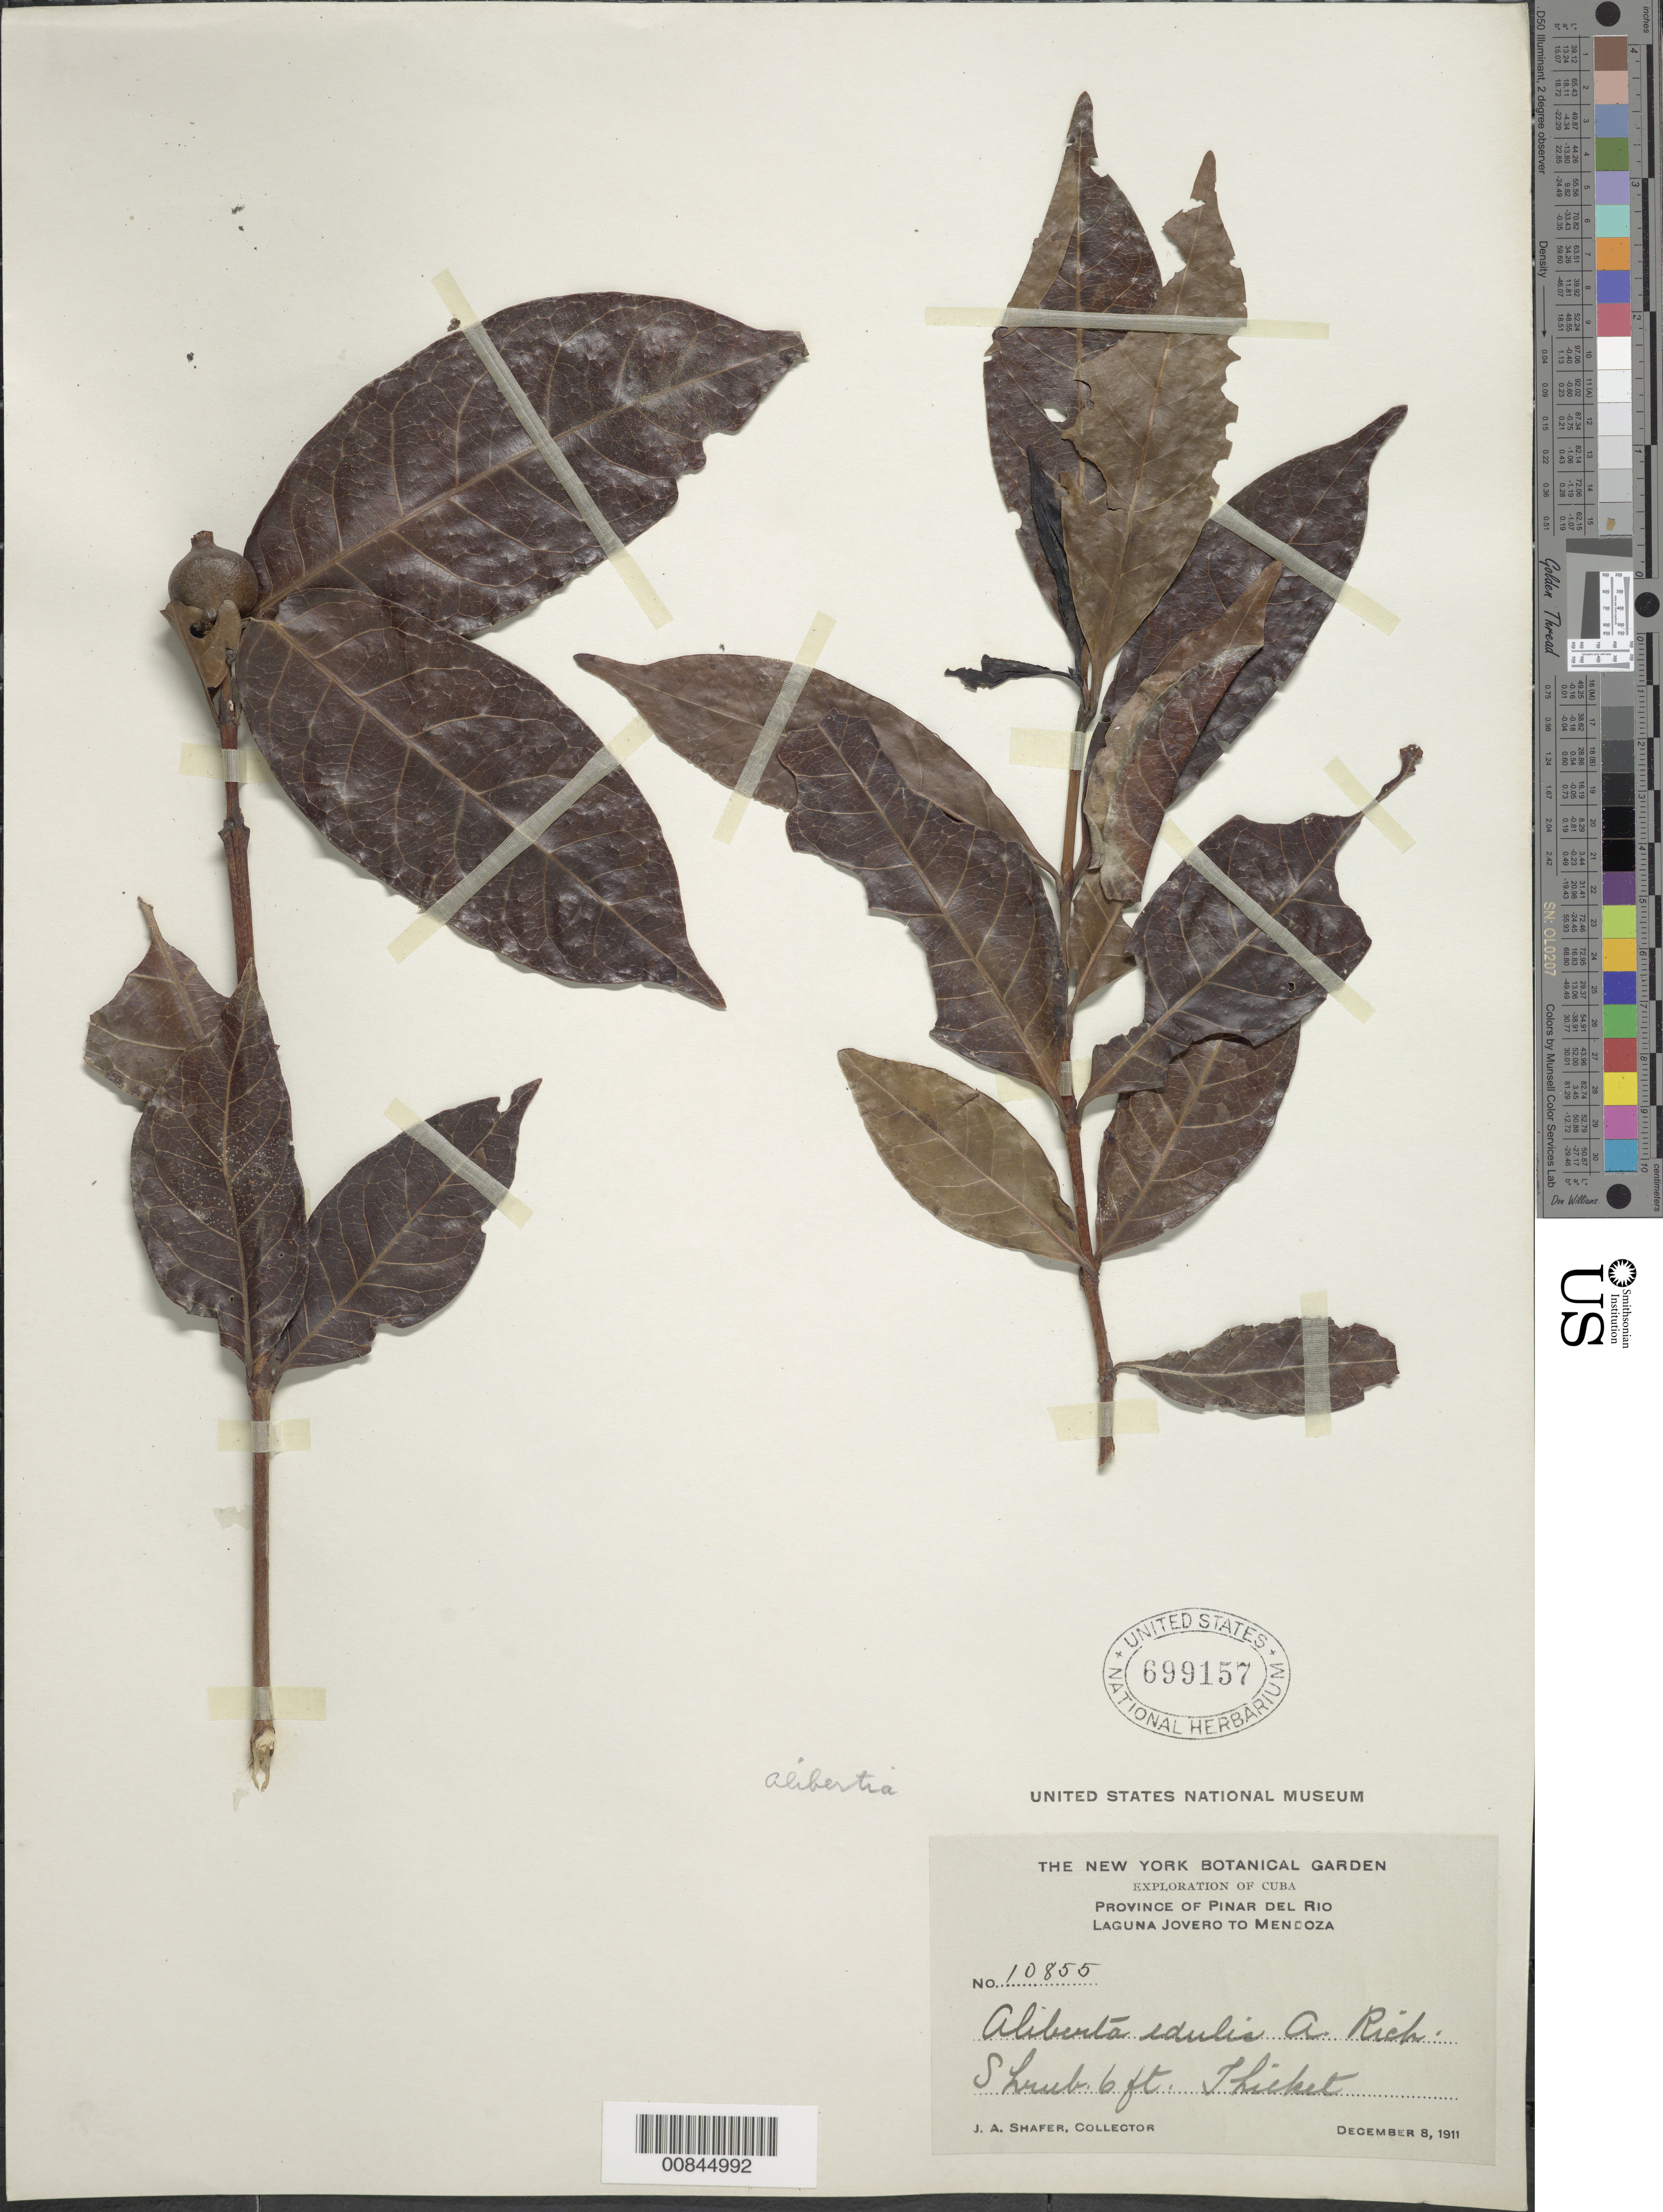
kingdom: Plantae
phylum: Tracheophyta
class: Magnoliopsida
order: Gentianales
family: Rubiaceae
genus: Alibertia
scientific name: Alibertia edulis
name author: (Rich.) A. Rich. ex DC.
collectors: J. A. Shafer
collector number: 10855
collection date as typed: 08 Dec 1911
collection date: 1911-12-08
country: Cuba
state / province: Pinar del Río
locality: Laguna Jovero to Mendoza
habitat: Thicket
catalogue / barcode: US 699157